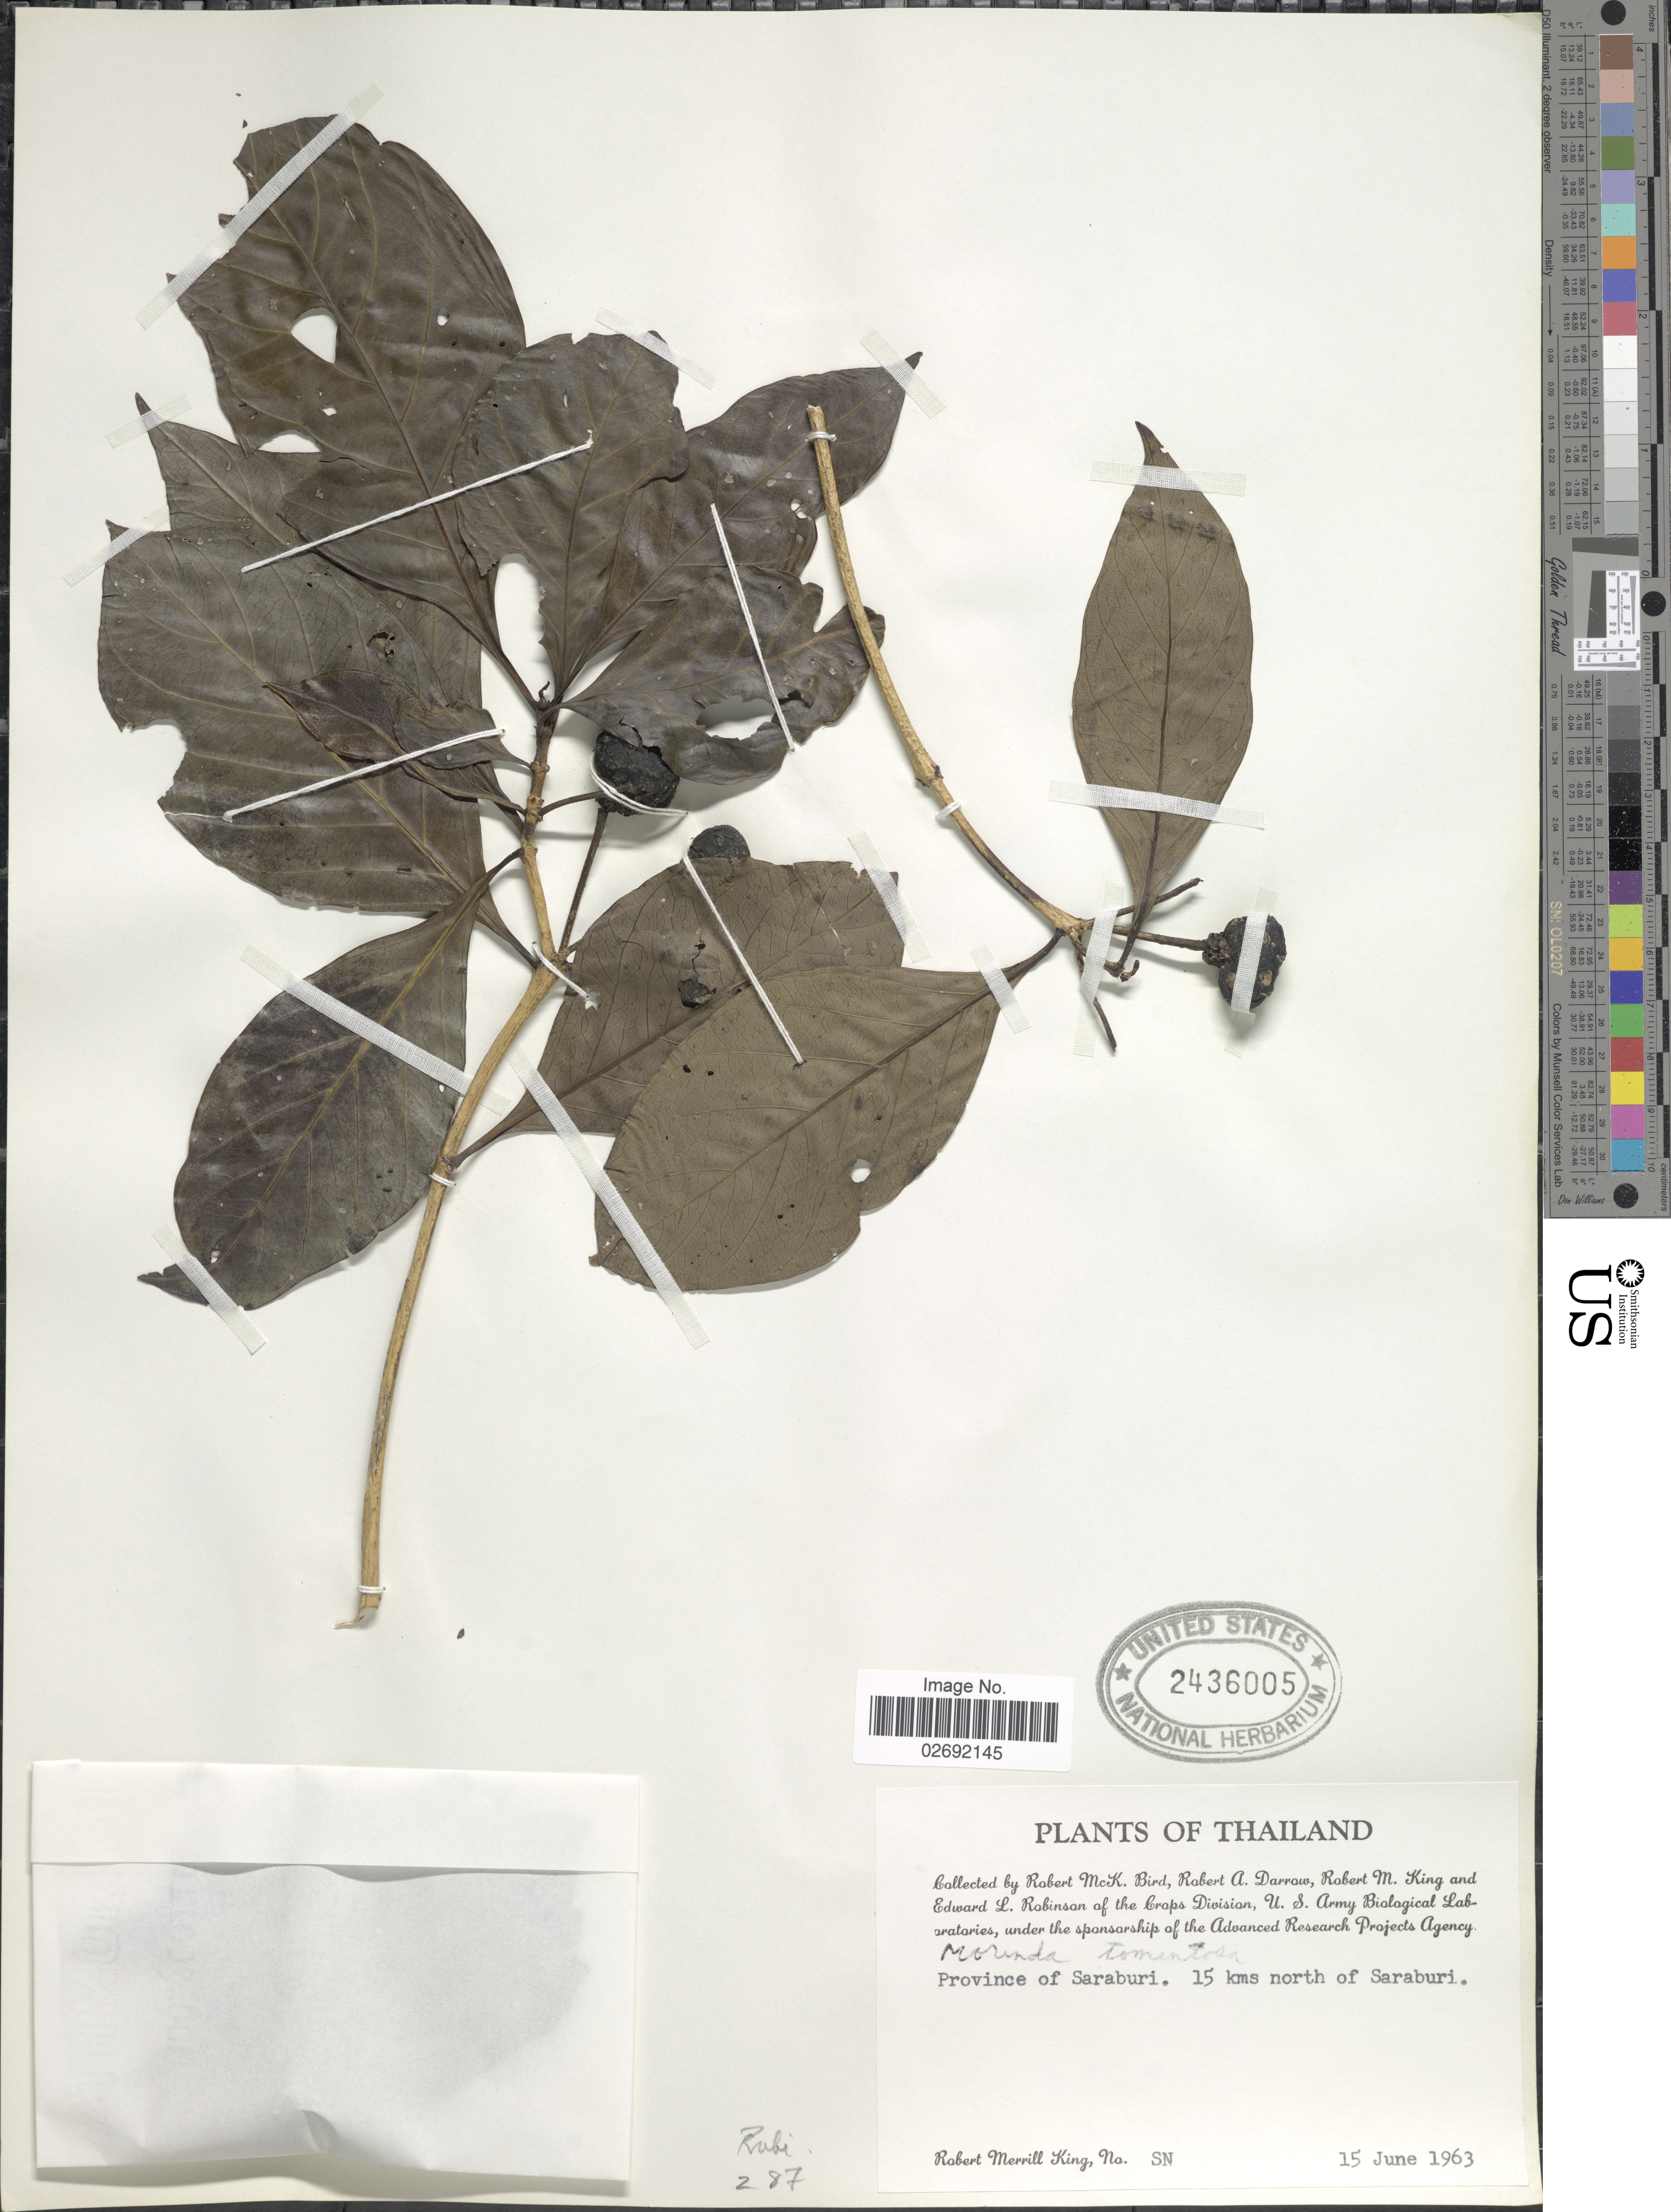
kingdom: Plantae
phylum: Tracheophyta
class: Magnoliopsida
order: Gentianales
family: Rubiaceae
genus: Morinda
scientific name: Morinda tomentosa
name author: B. Heyne ex Roth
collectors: R. M. King, R. M. Bird, R. A. Darrow & E. L. Robinson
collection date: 1963-06-15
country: Thailand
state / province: Saraburi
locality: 15 kms north of Saraburi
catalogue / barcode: US 2436005